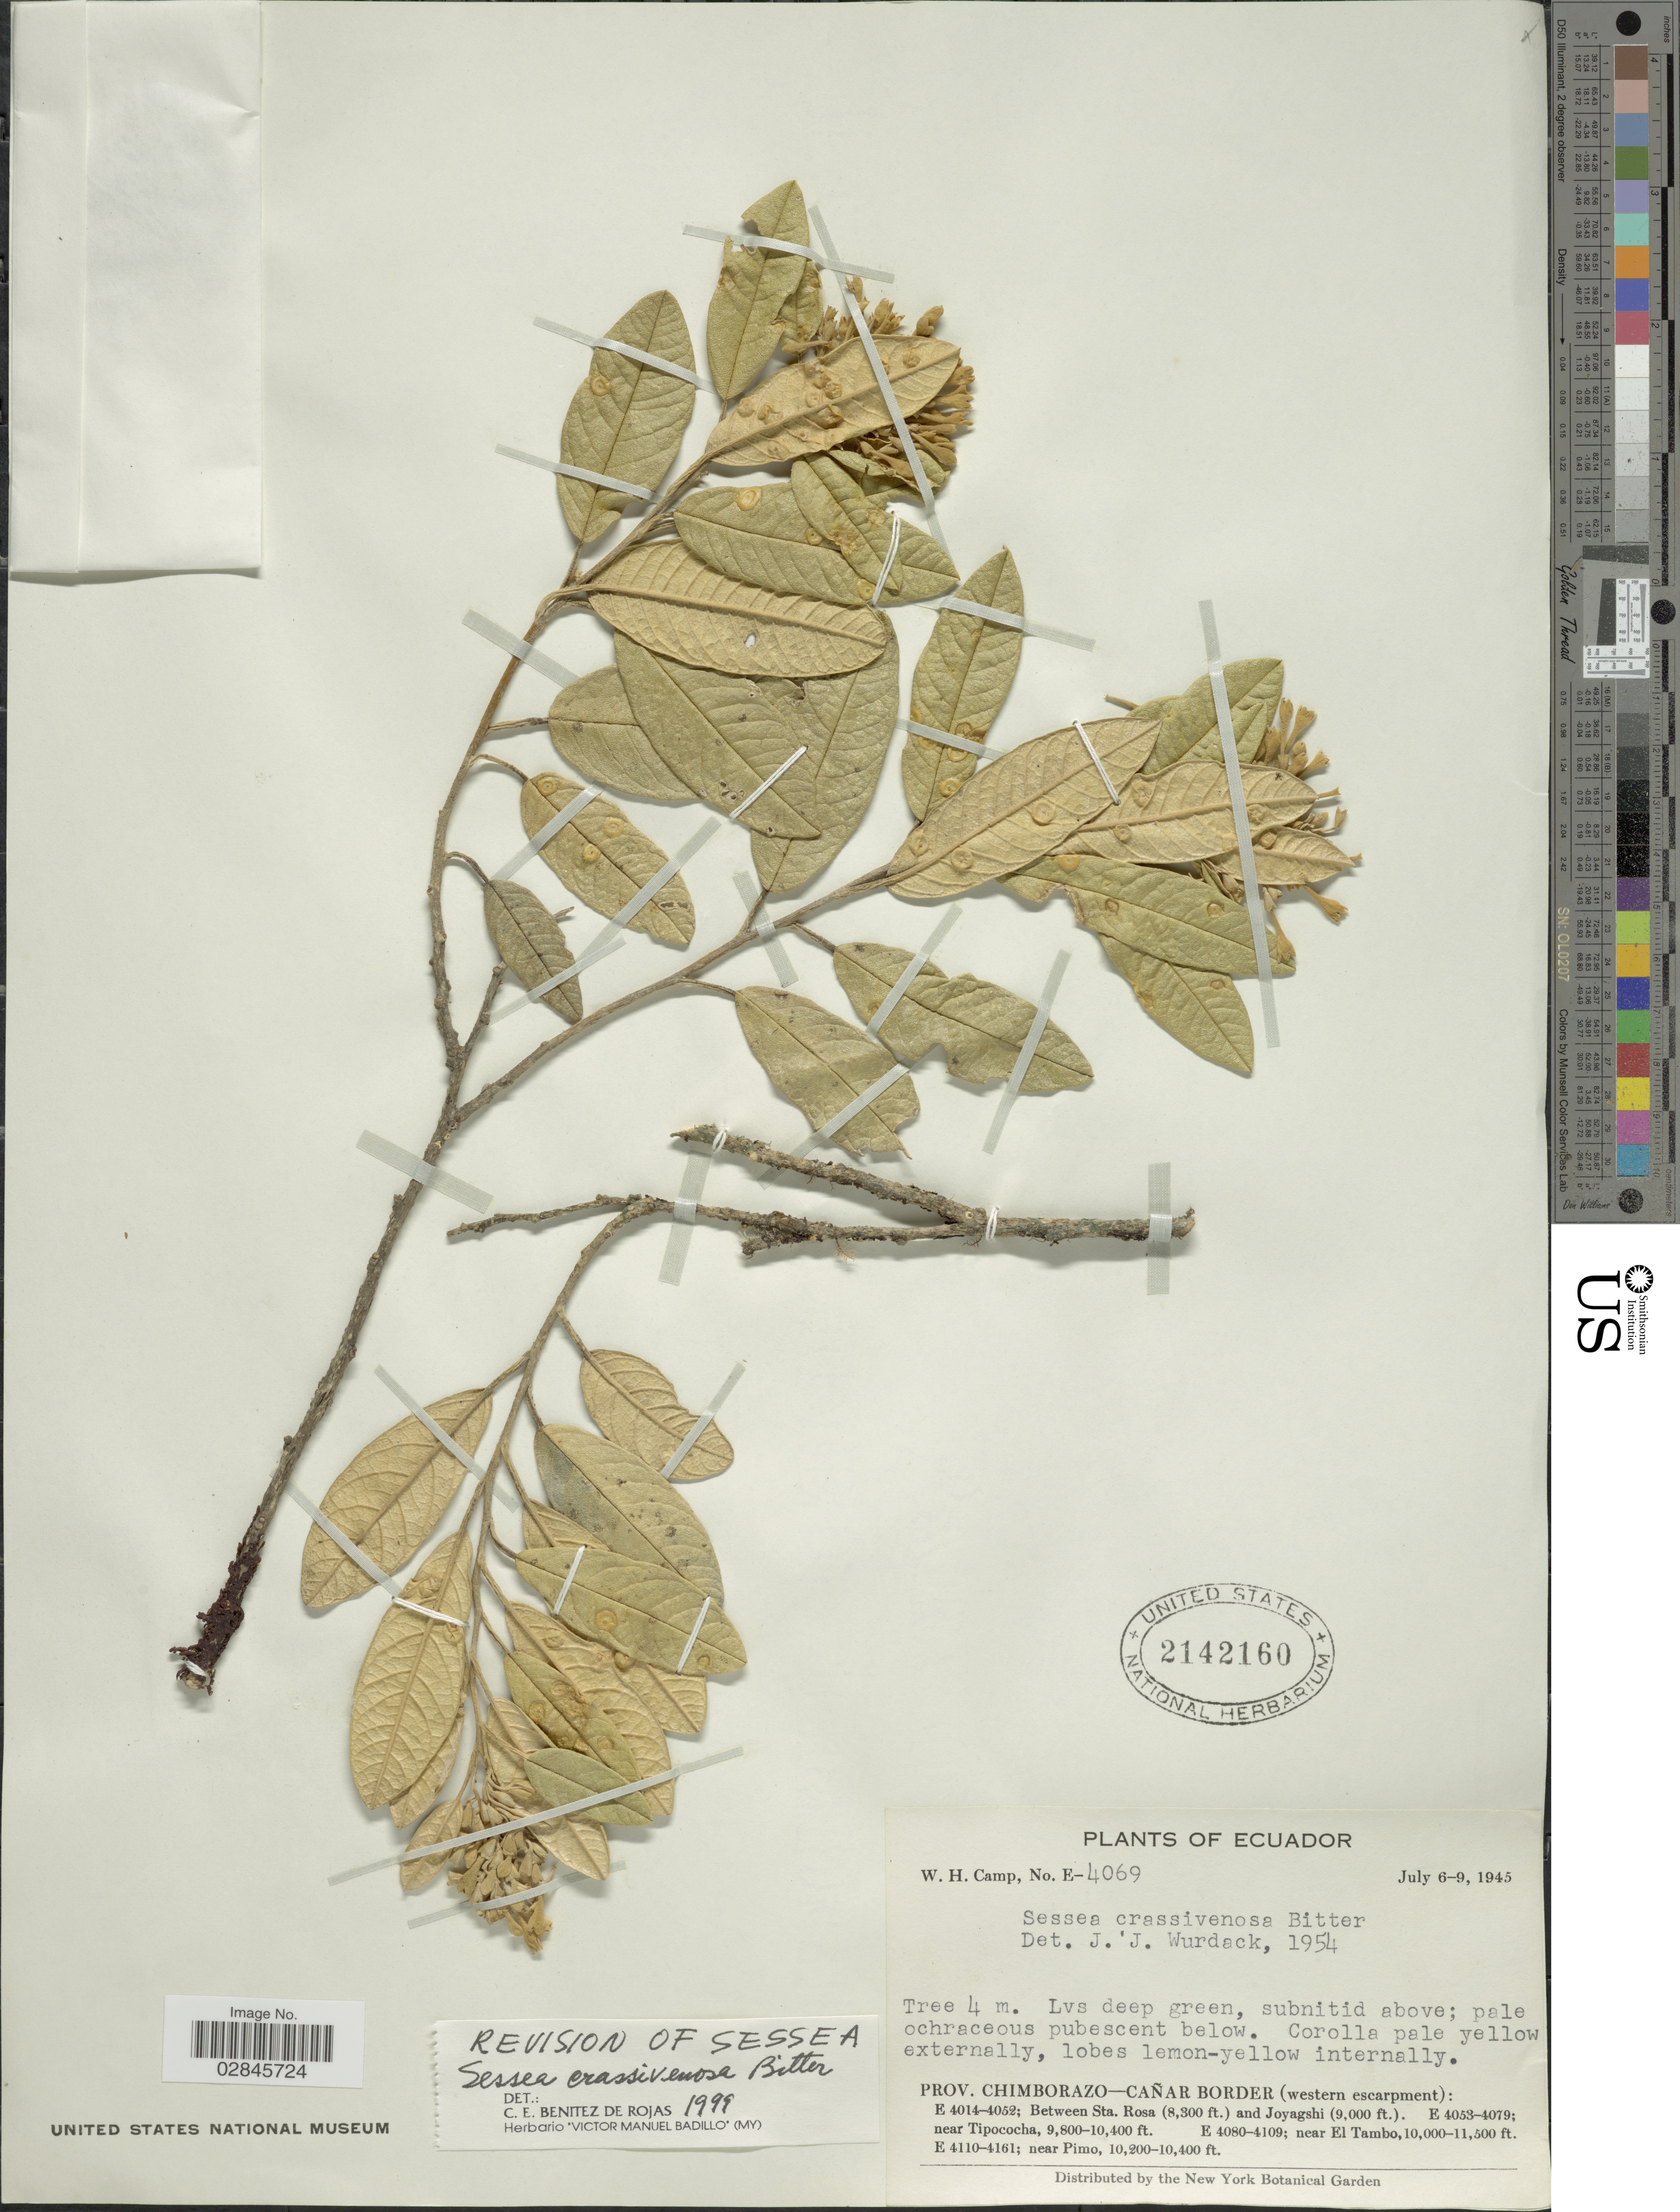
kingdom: Plantae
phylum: Tracheophyta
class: Magnoliopsida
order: Solanales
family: Solanaceae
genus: Sessea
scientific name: Sessea crassivenosa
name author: Bitter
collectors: W. H. Camp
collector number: E-4069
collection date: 1945-07-06/1945-07-09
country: Ecuador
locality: Prov. Chimborazo-Cañar Border (western escarpment): near Tipococha.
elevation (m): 2987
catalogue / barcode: US 2142160